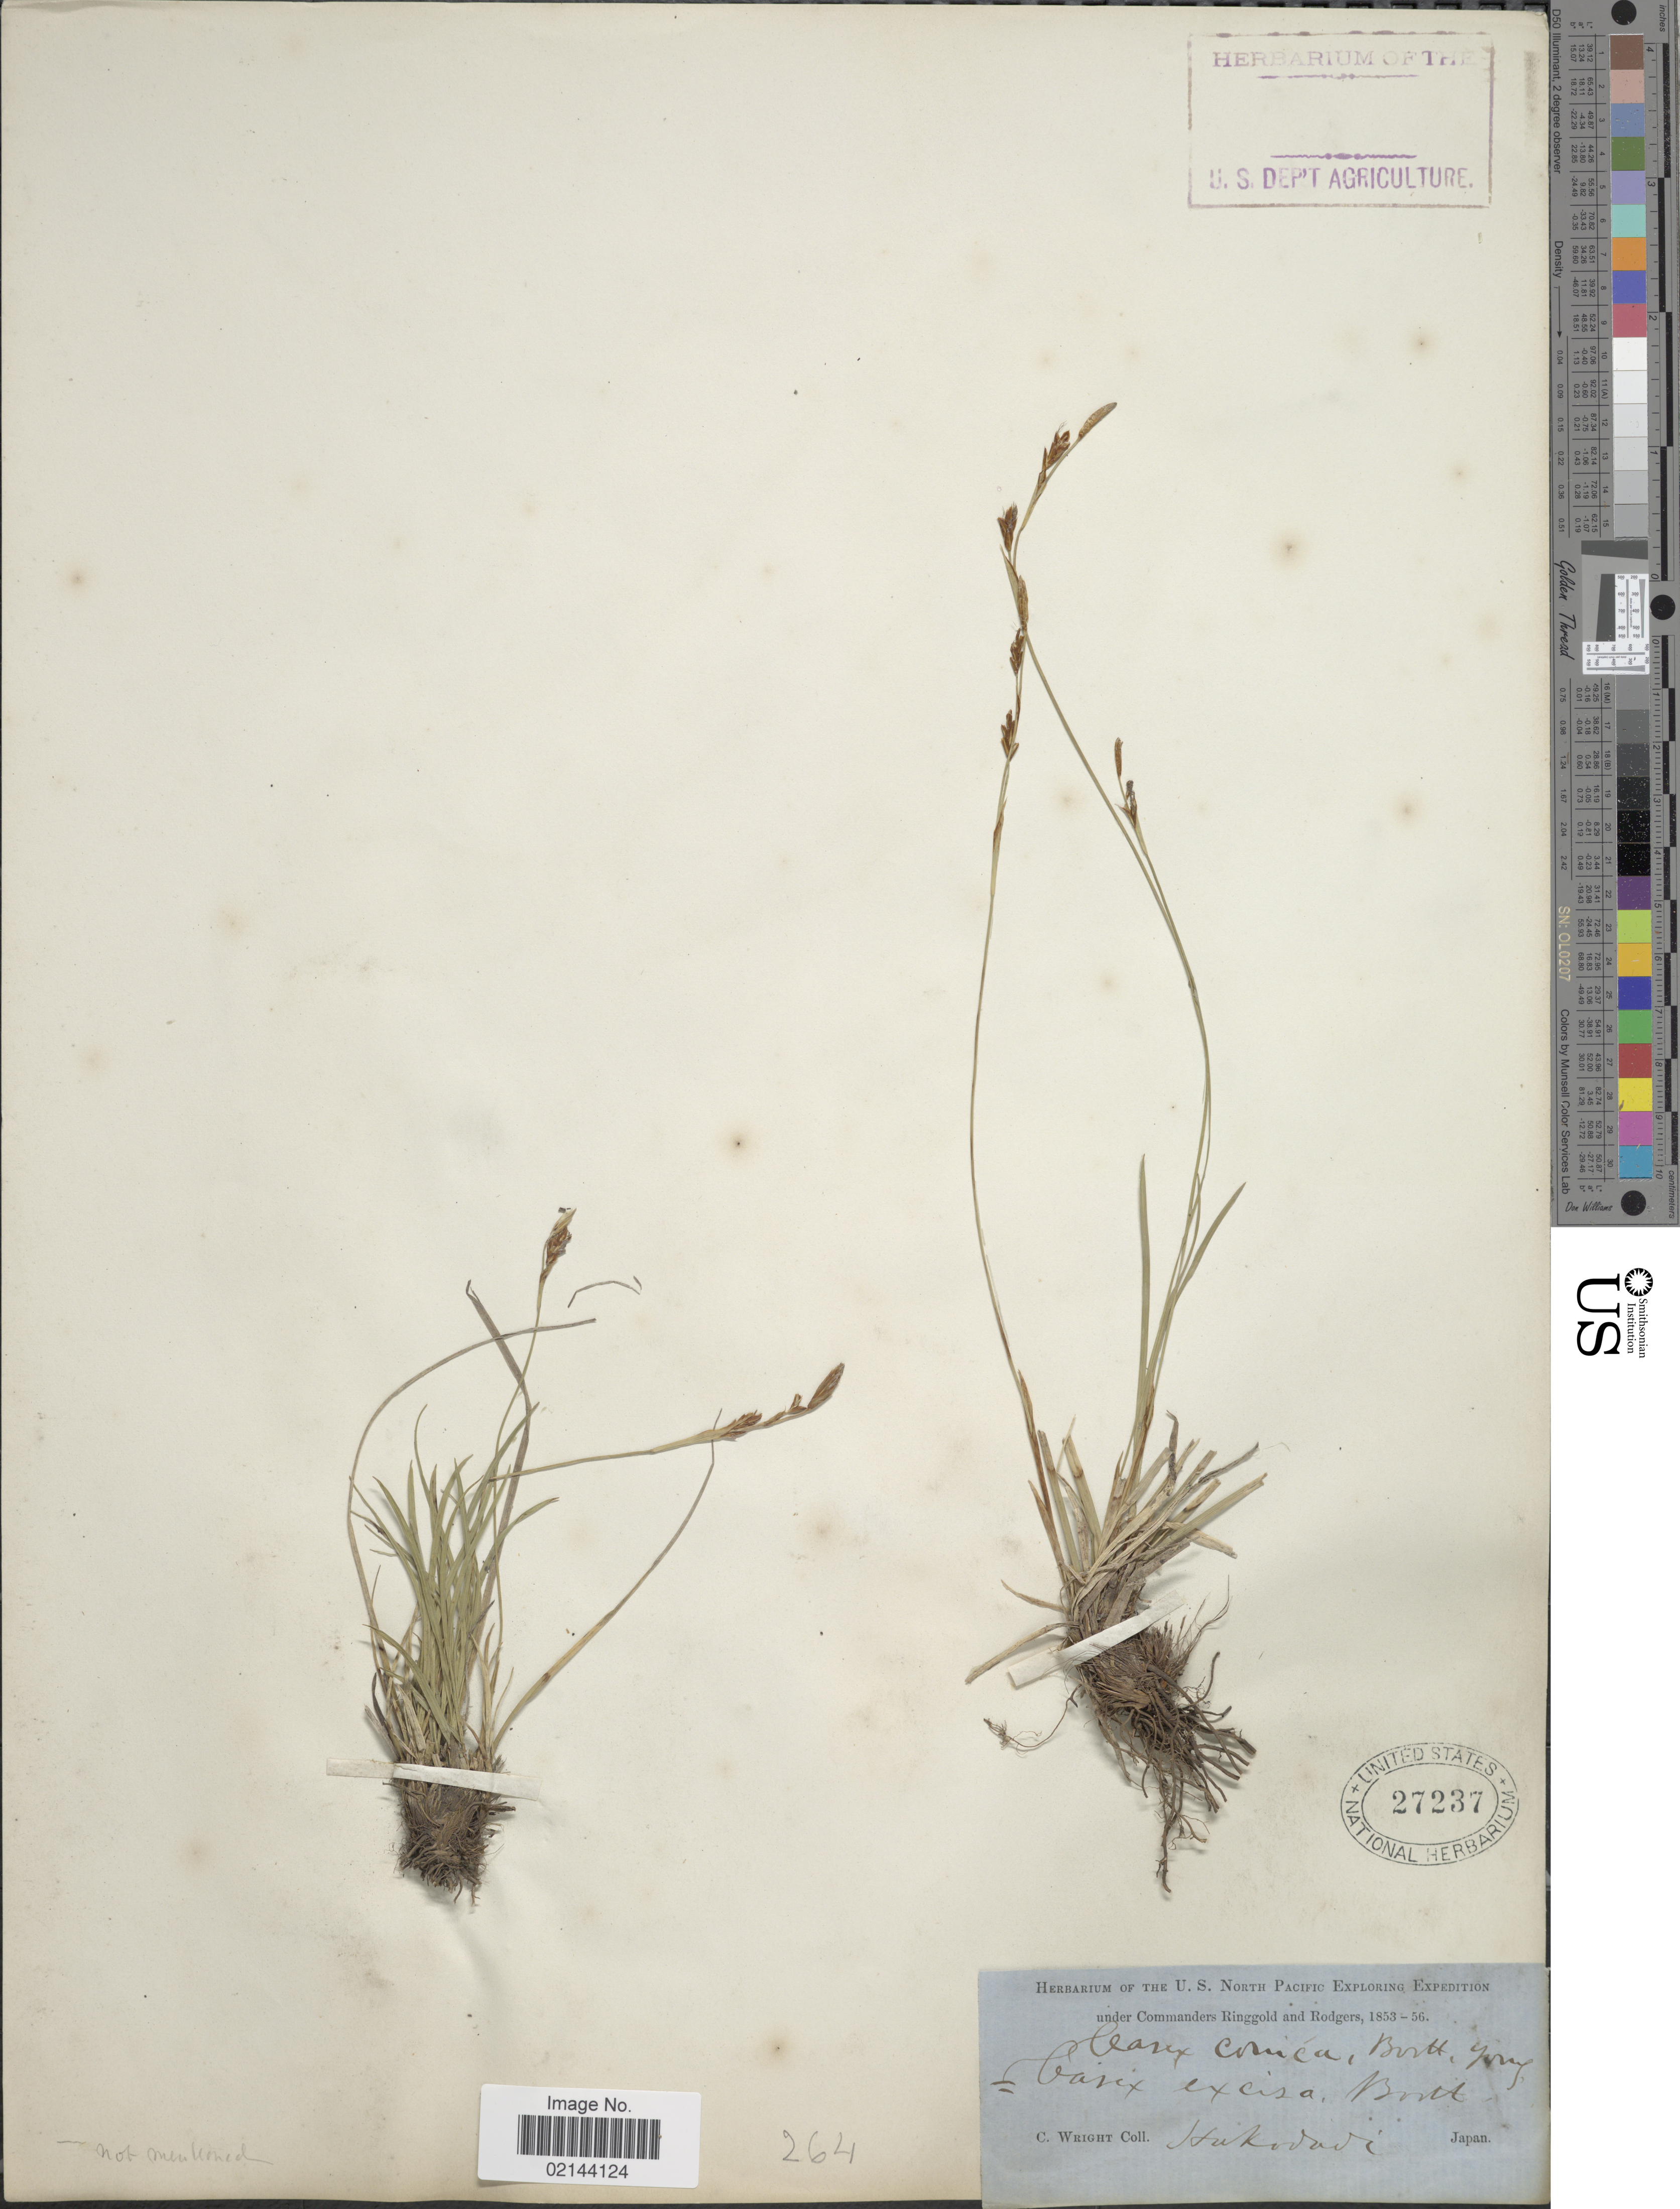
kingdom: Plantae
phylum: Tracheophyta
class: Liliopsida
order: Poales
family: Cyperaceae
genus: Carex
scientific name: Carex conica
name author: Boott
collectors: C. Wright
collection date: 1853/1856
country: Japan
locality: Hakodadi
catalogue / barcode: US 27237